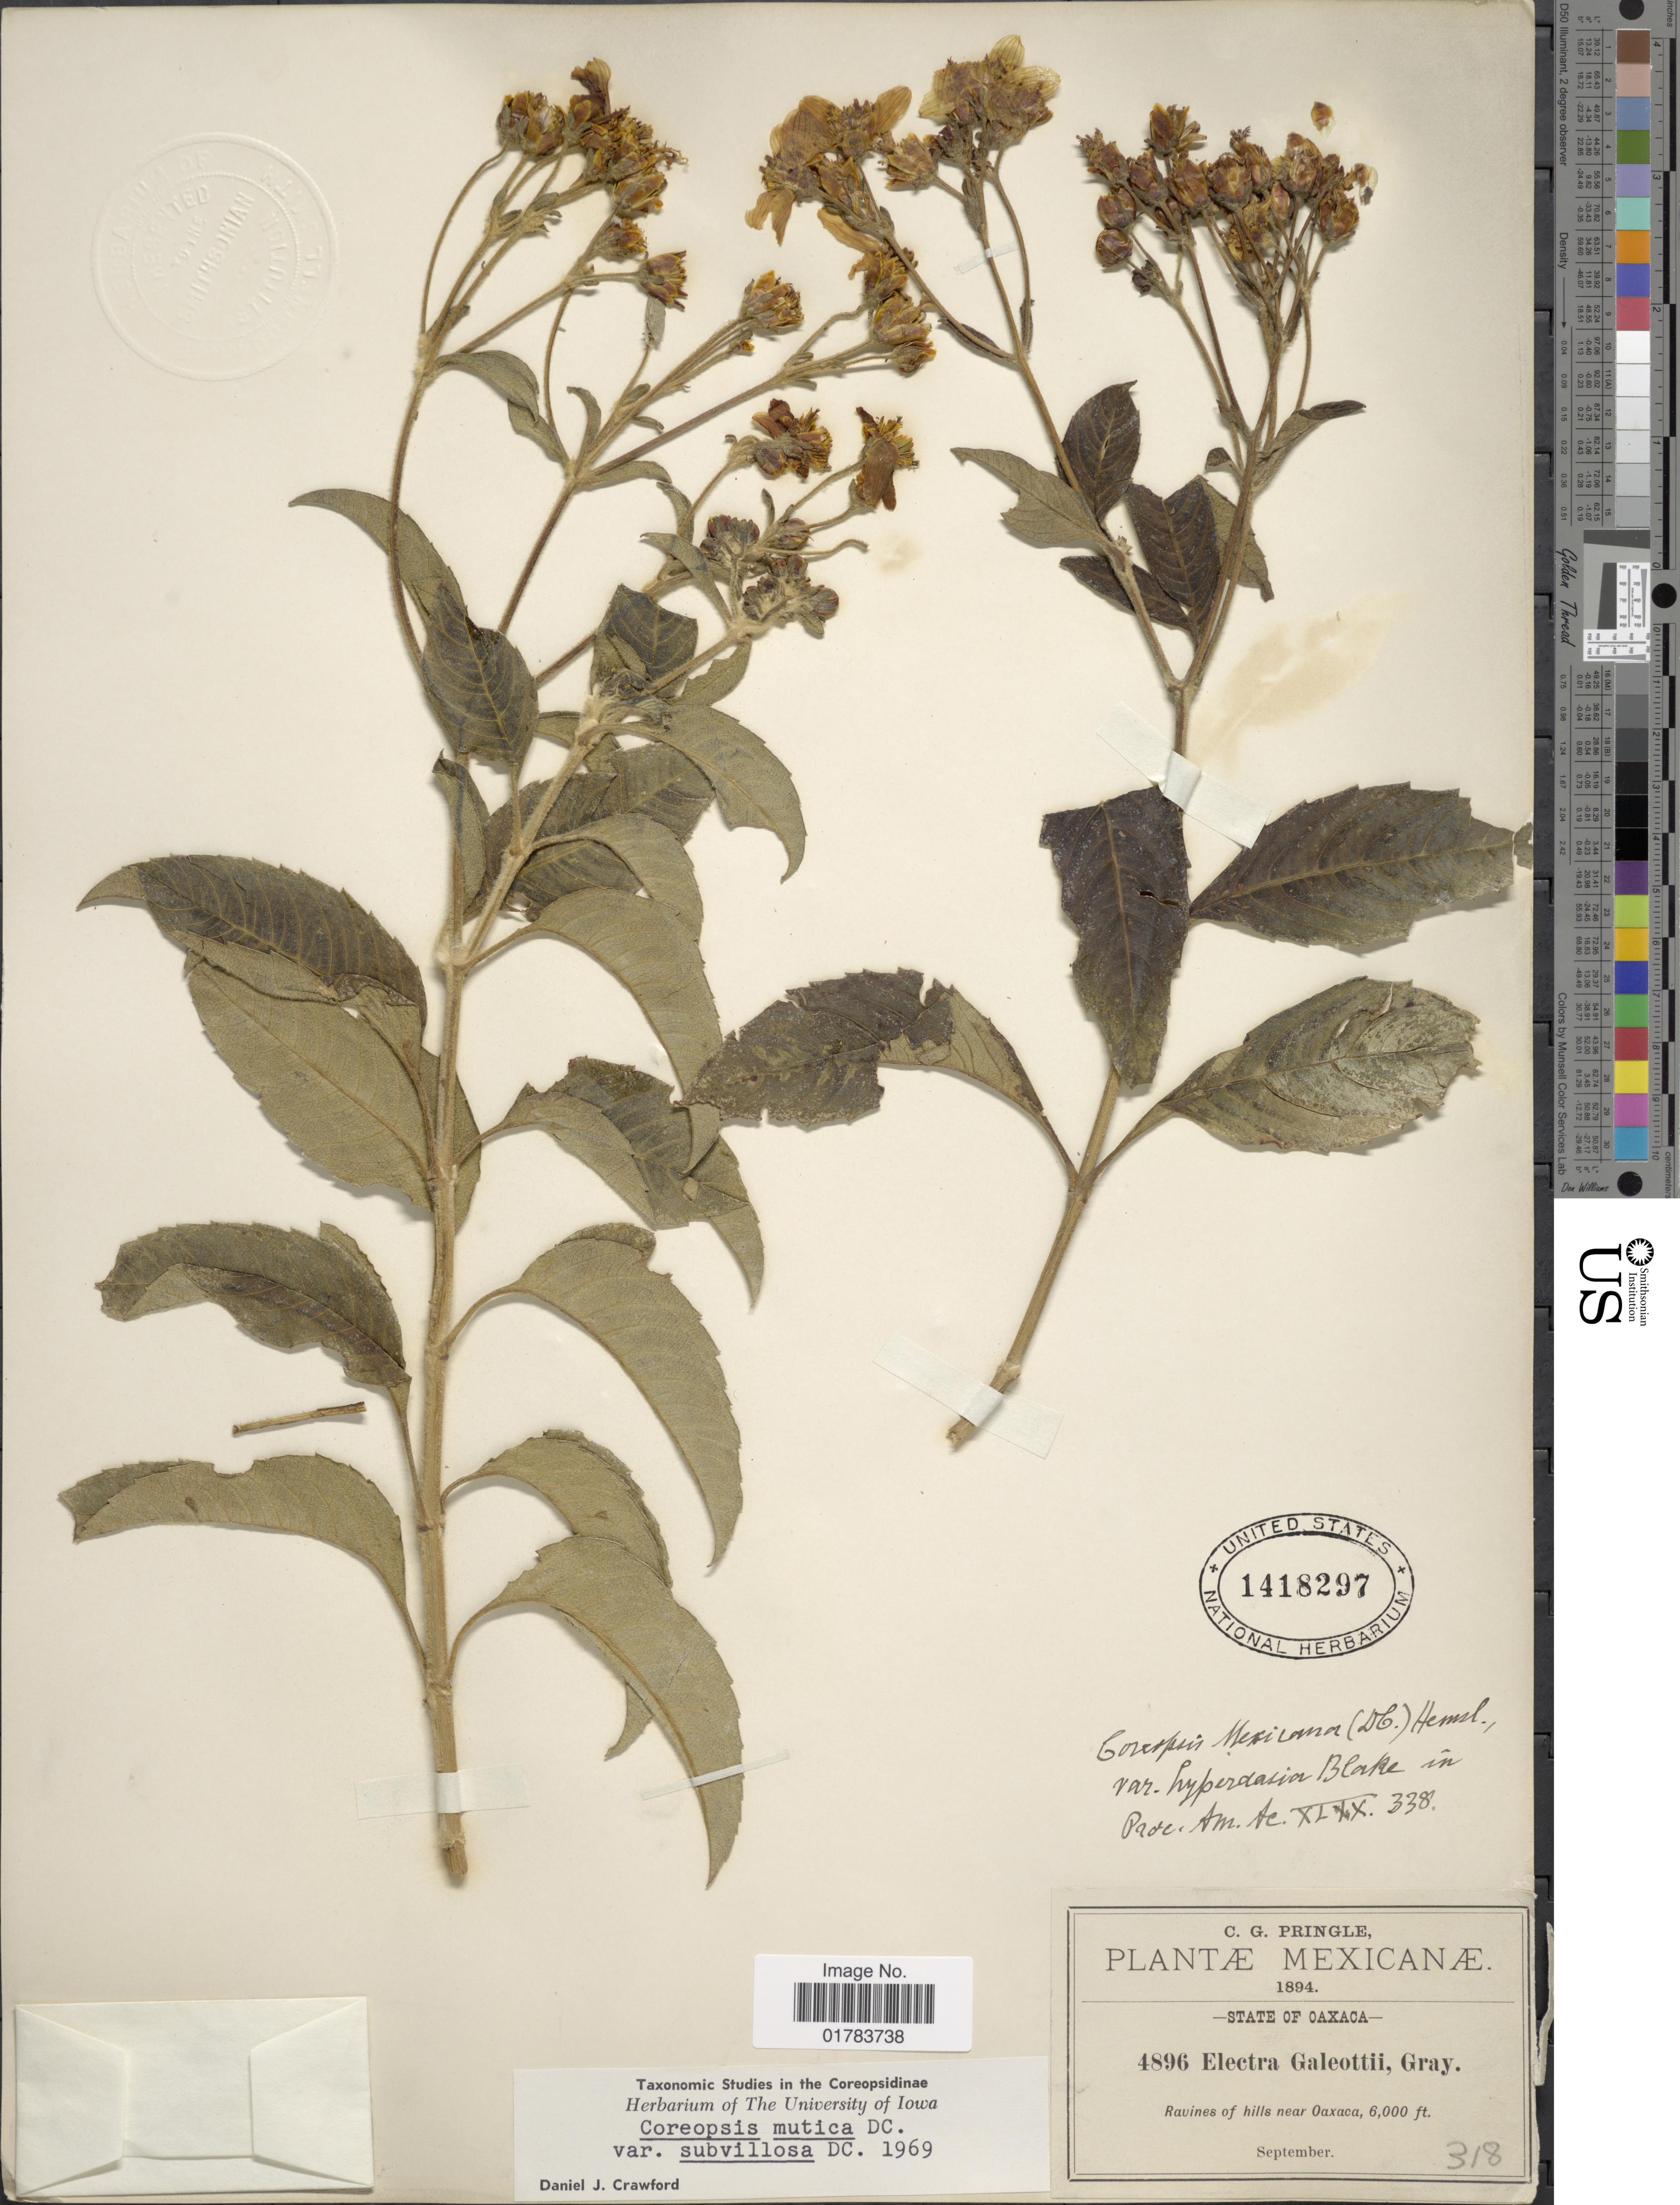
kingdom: Plantae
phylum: Tracheophyta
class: Magnoliopsida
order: Asterales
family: Asteraceae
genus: Coreopsis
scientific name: Coreopsis mutica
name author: DC.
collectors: C. G. Pringle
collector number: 4896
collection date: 1894-09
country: Mexico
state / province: Oaxaca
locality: Ravines of hills near Oaxaca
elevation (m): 1829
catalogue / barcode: US 1418297